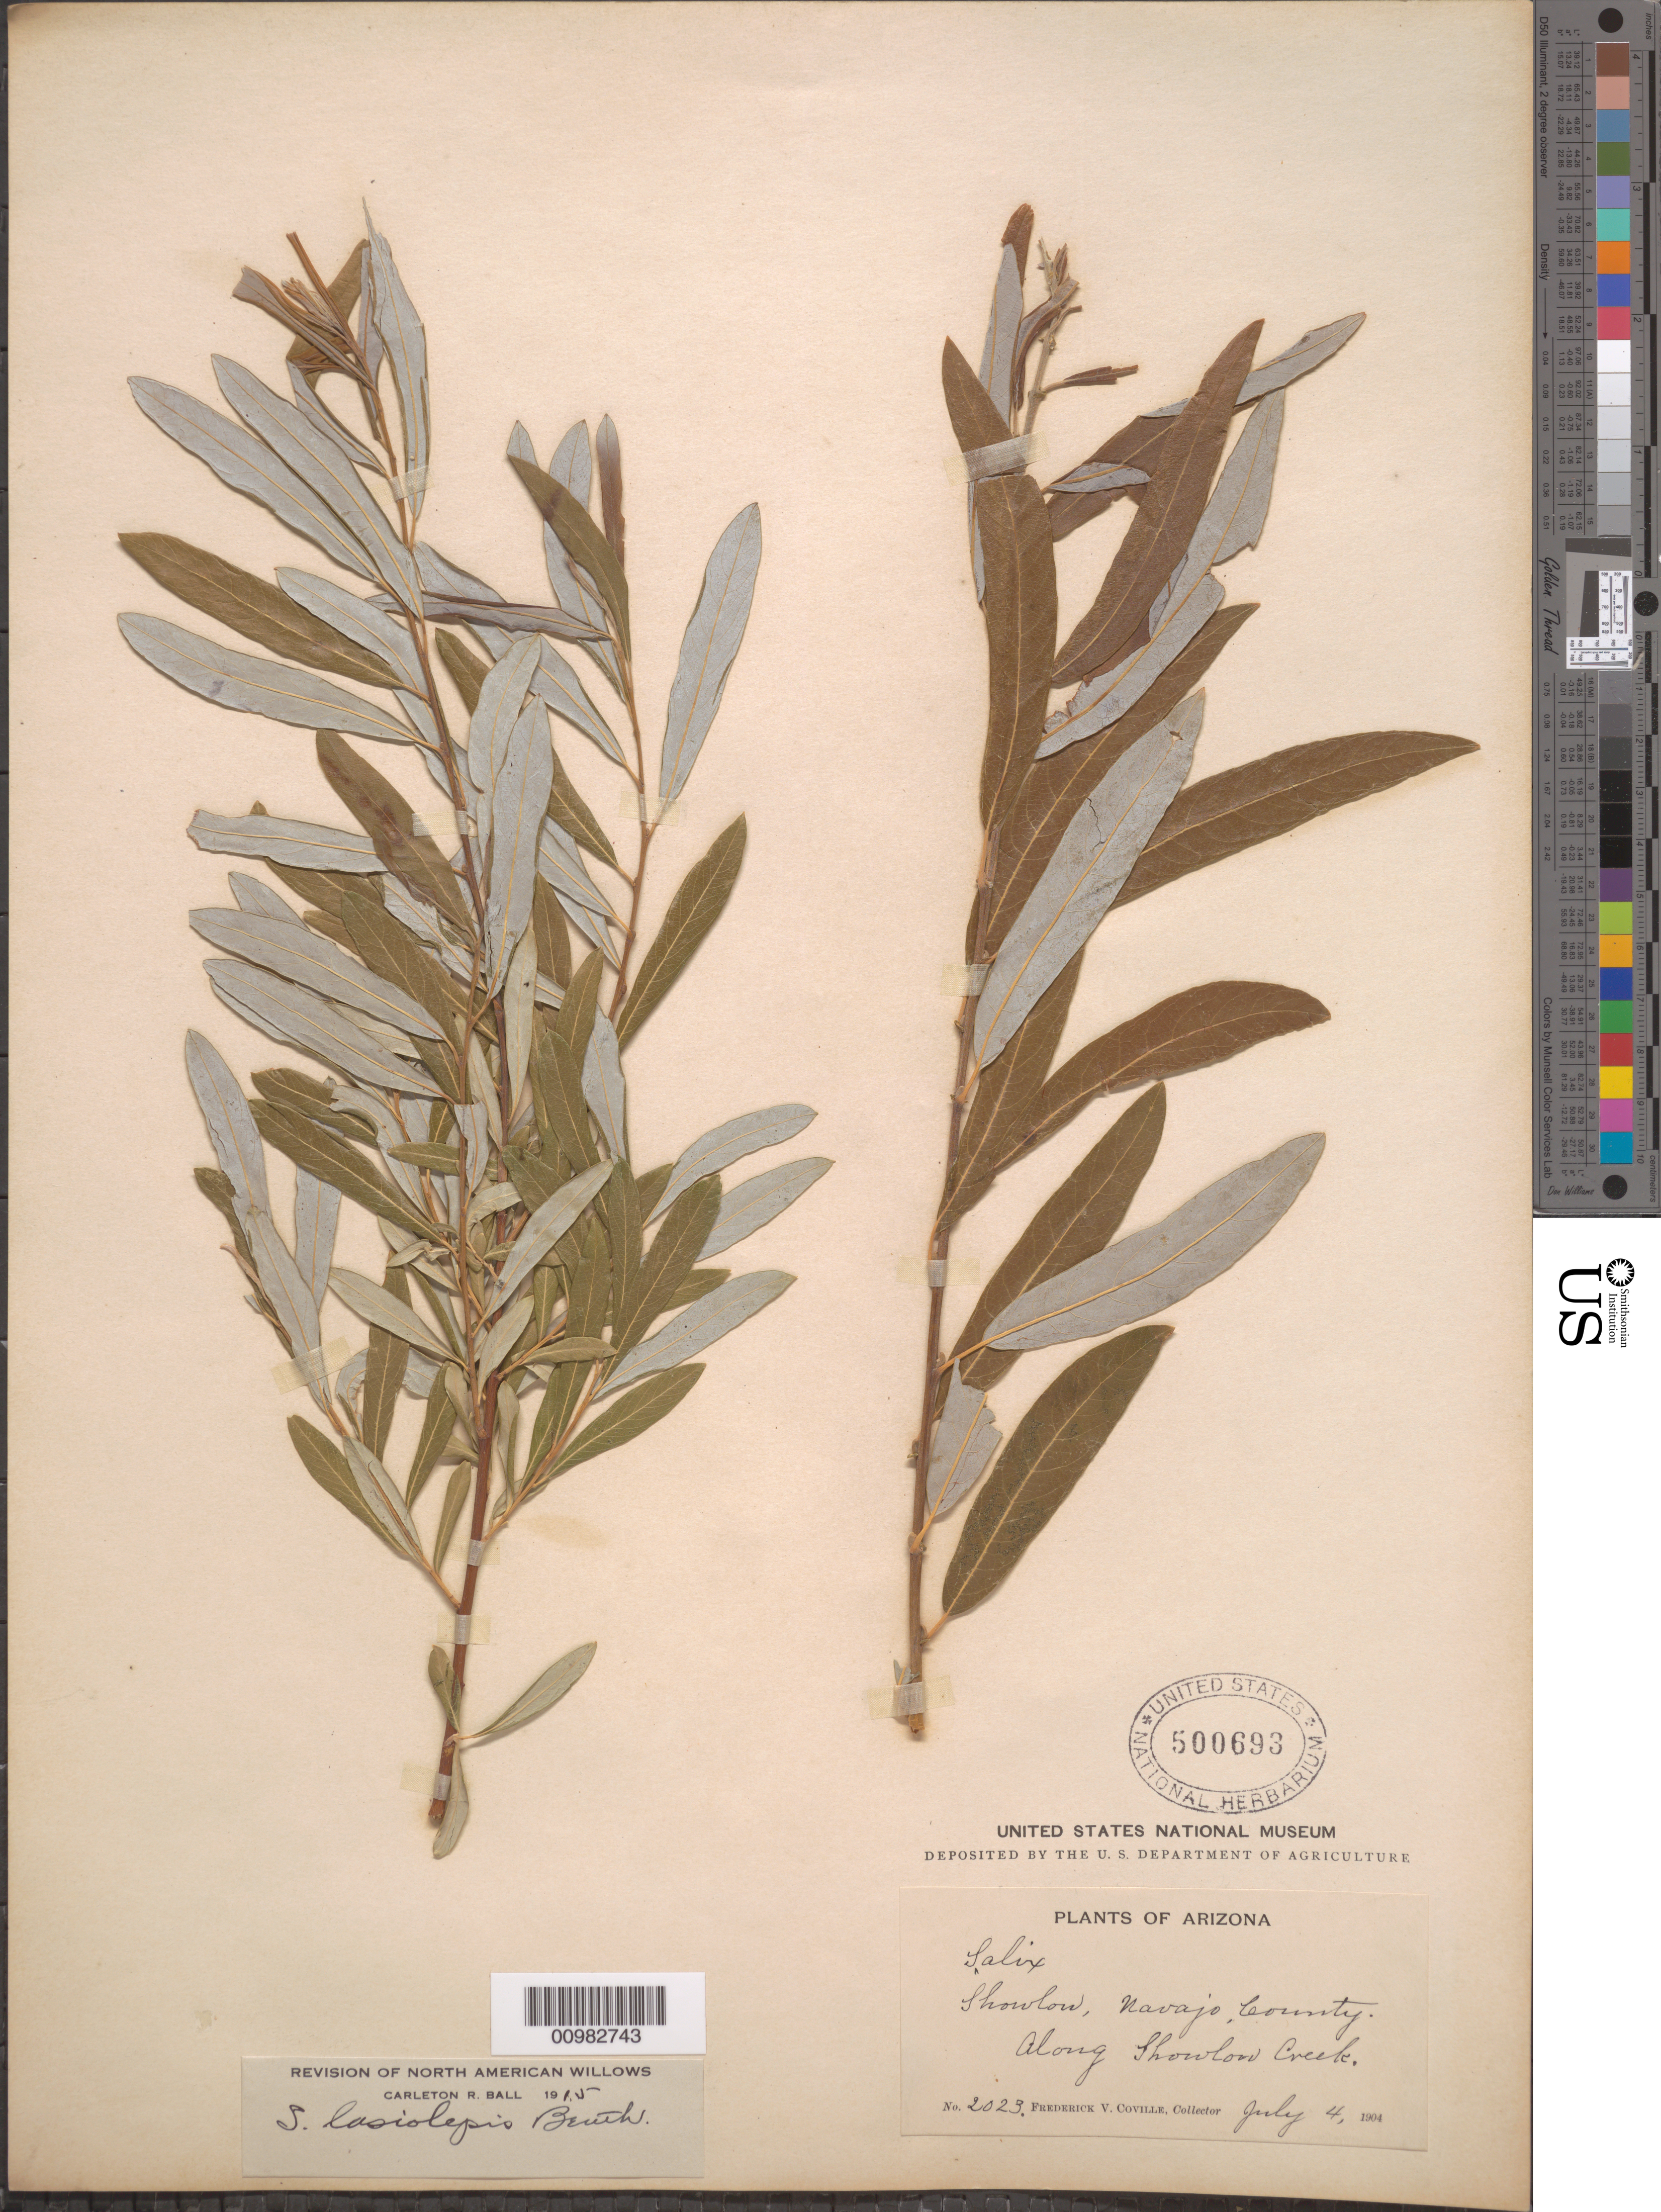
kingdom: Plantae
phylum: Tracheophyta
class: Magnoliopsida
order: Malpighiales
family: Salicaceae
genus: Salix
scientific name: Salix lasiolepis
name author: Benth.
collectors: F. V. Coville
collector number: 2023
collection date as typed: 04 Jul 1904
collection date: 1904-07-04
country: United States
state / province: Arizona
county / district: Navajo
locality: Showlow, along Showlow Creek.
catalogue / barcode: US 500693